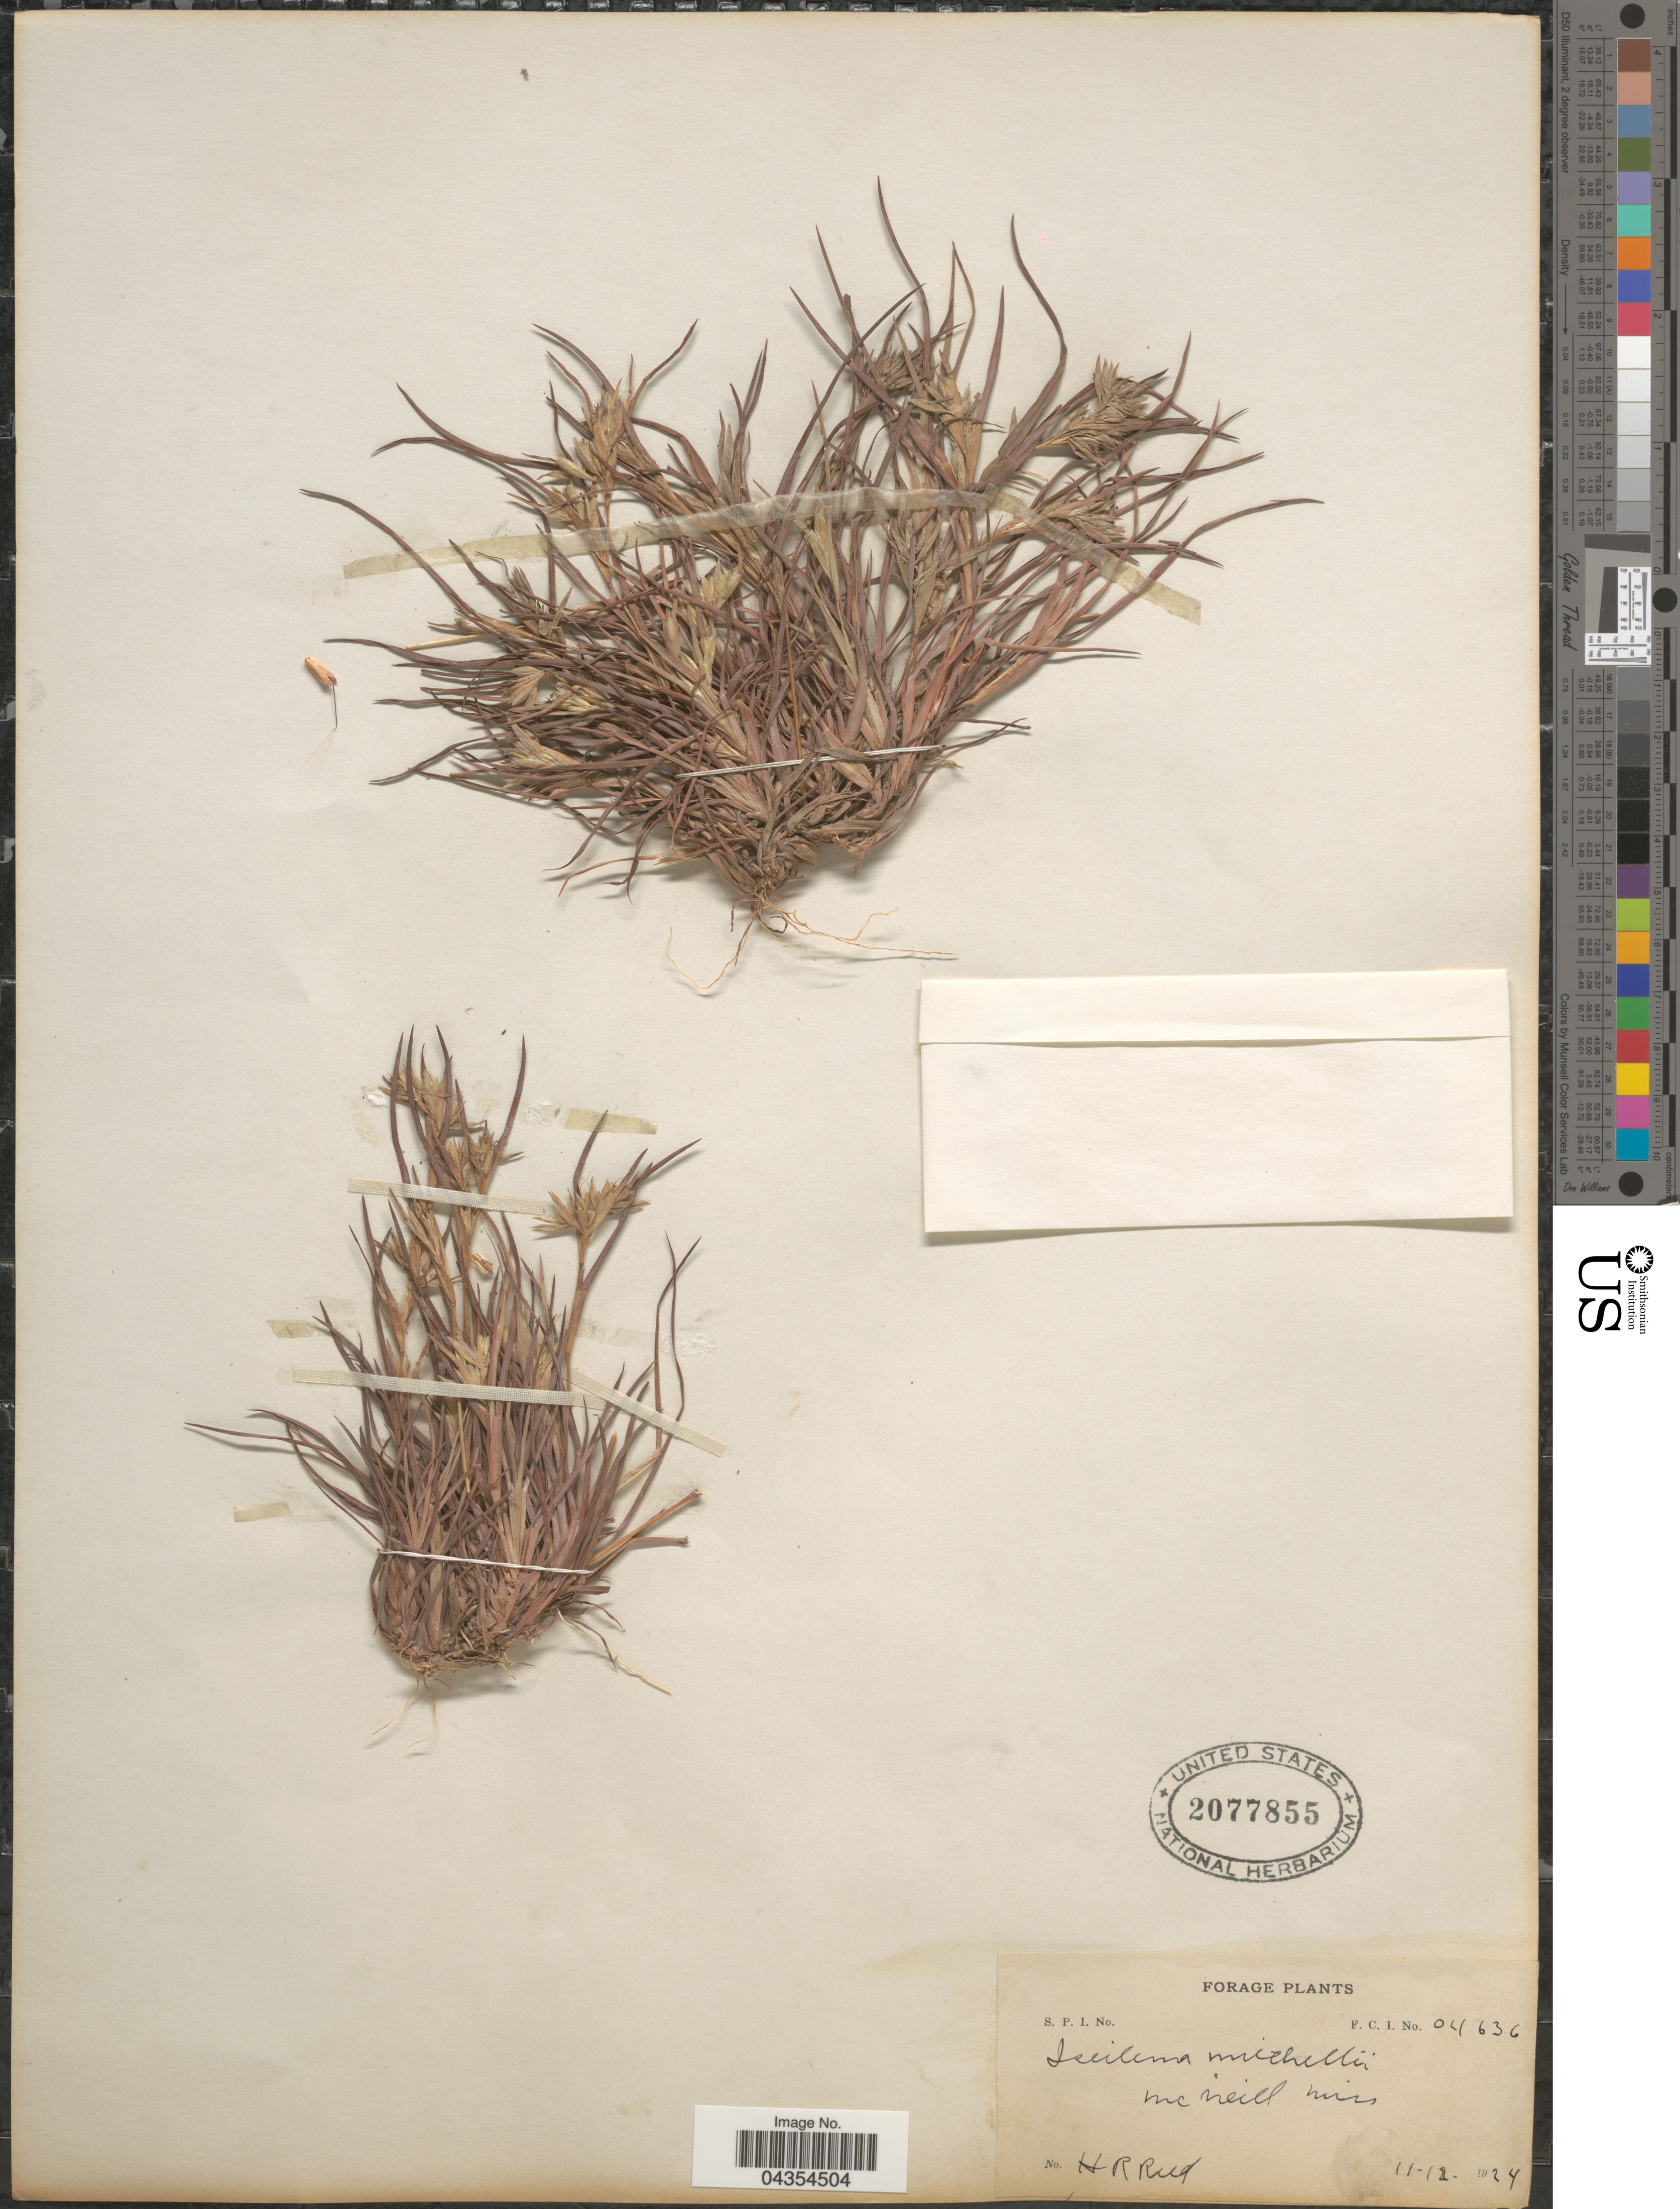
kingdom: Plantae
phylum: Tracheophyta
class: Liliopsida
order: Poales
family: Poaceae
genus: Iseilema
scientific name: Iseilema membranaceum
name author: (Lindl.) Domin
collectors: H. Reed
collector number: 04636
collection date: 1924-11-12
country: United States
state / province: Mississippi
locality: Mc Neill.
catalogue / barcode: US 2077855